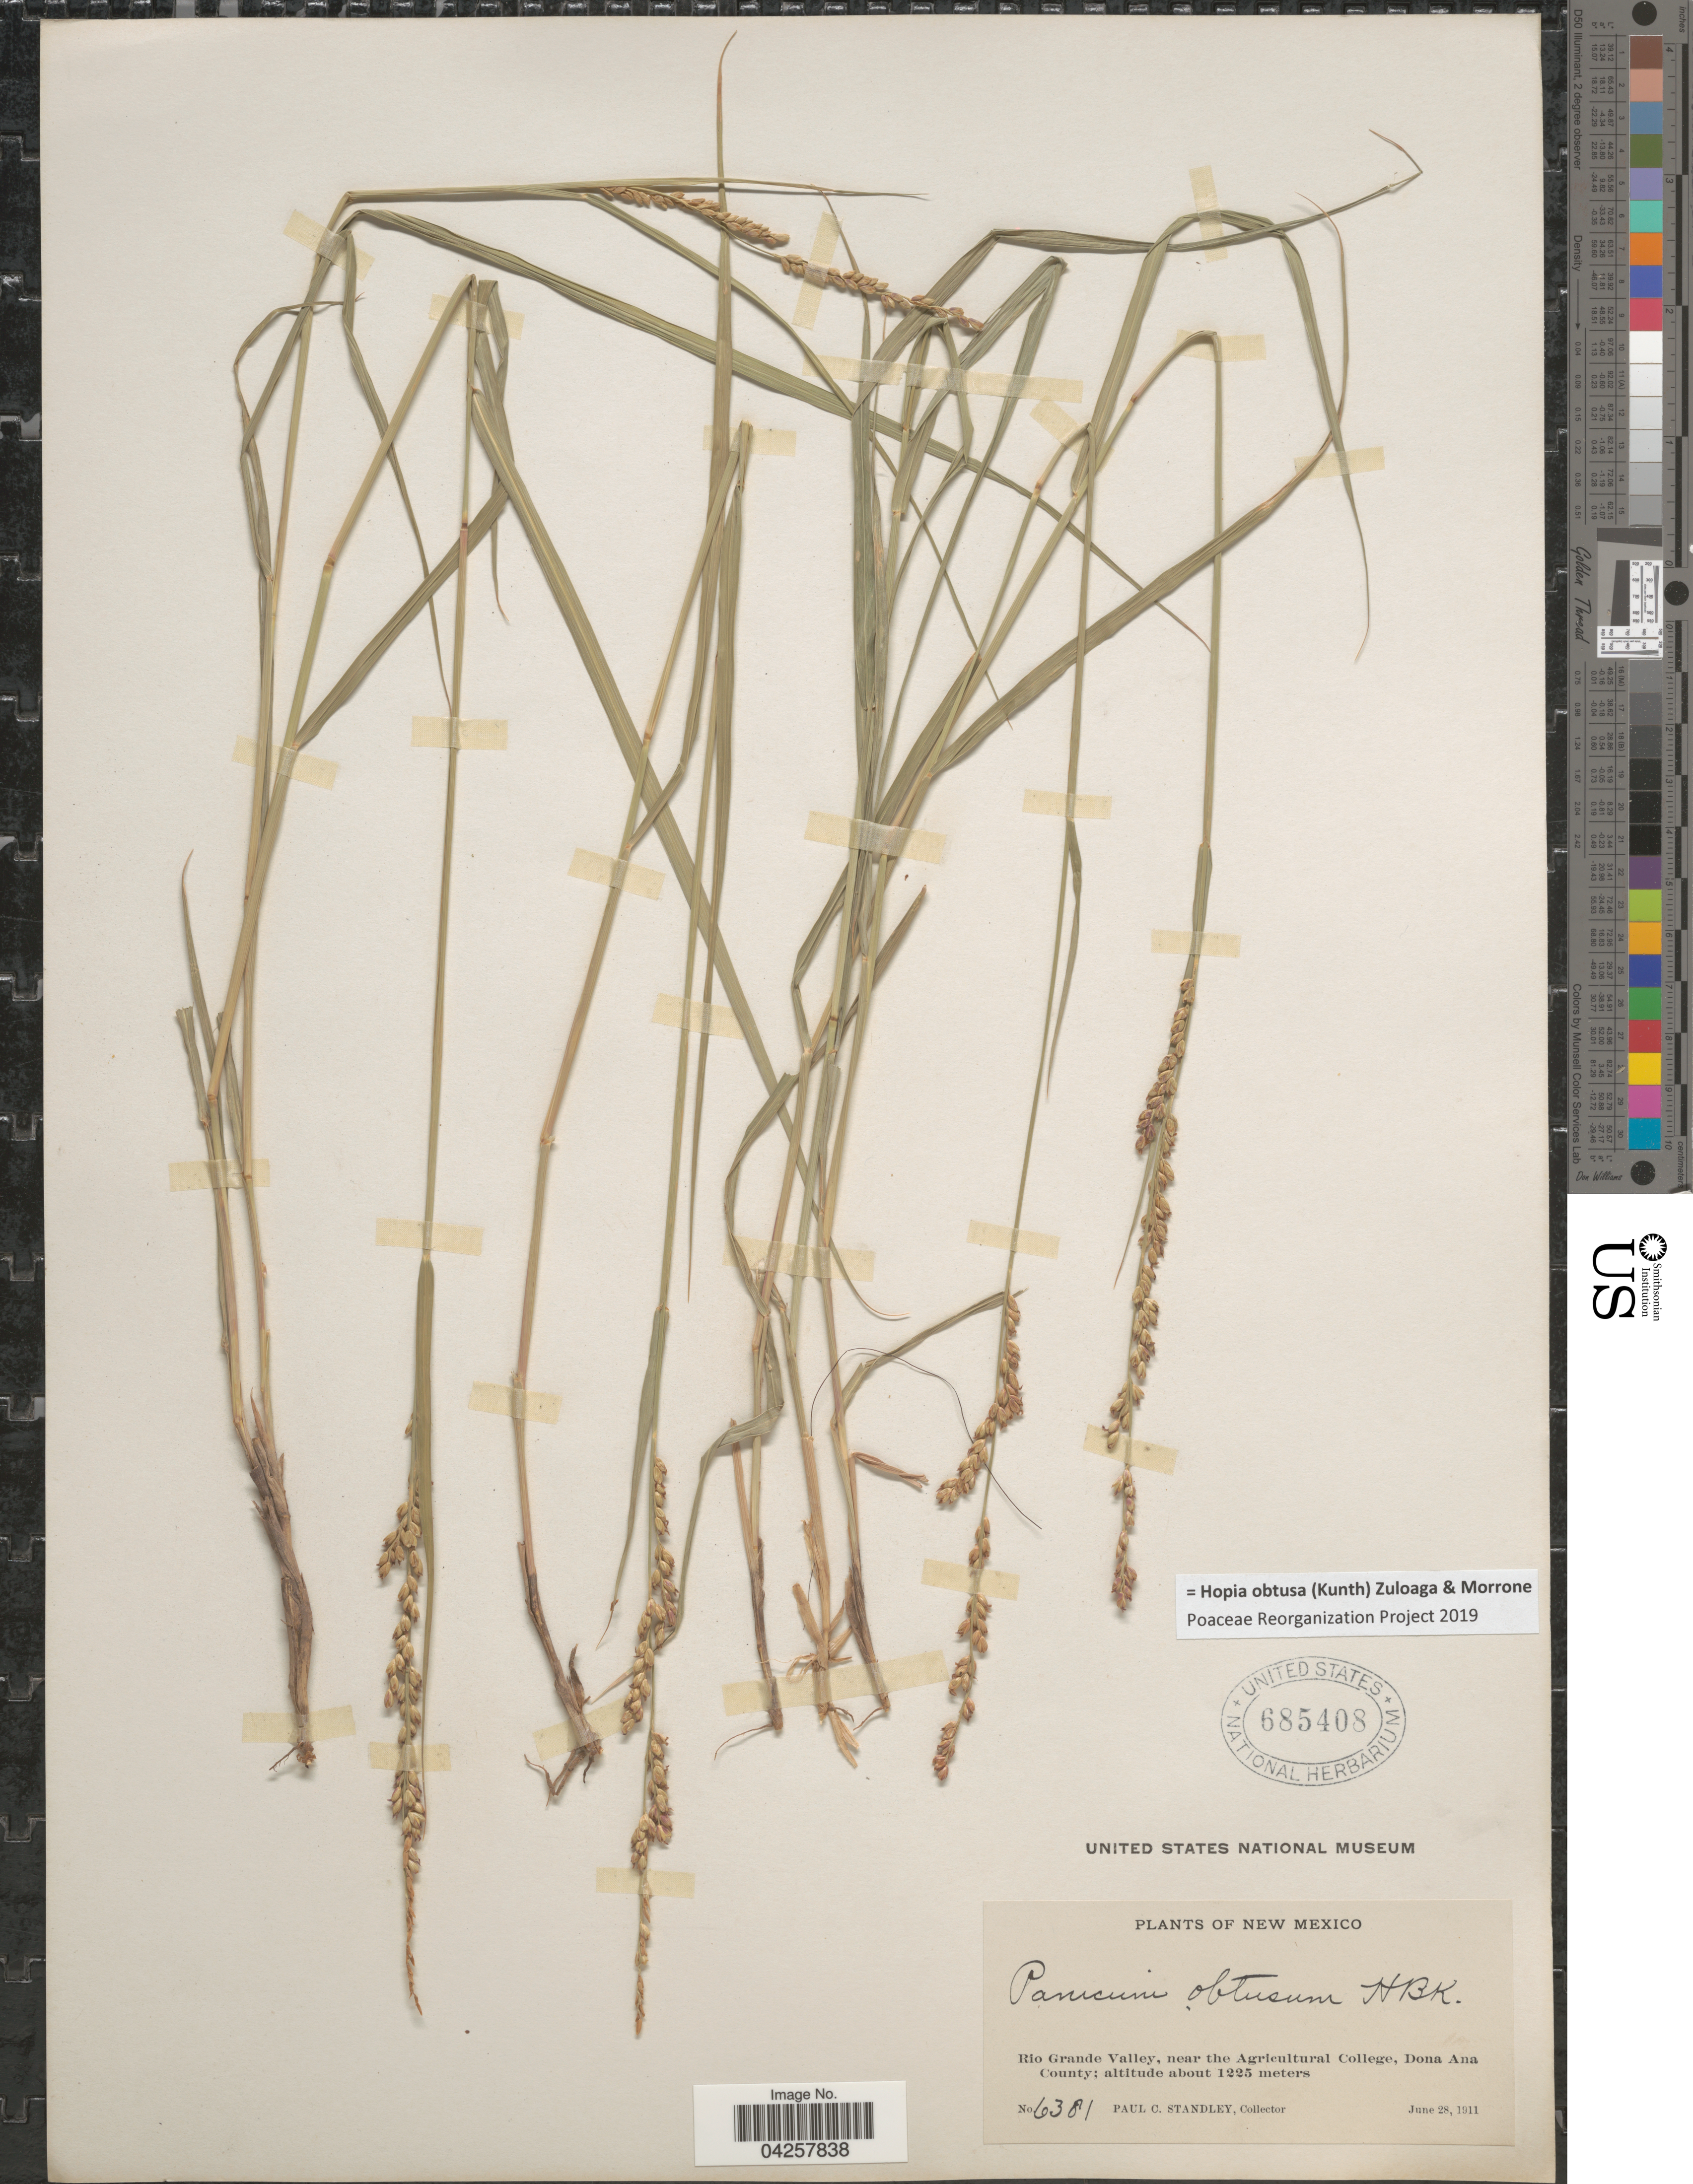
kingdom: Plantae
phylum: Tracheophyta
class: Liliopsida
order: Poales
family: Poaceae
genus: Hopia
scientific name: Hopia obtusa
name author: (Kunth) Zuloaga & Morrone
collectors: P. C. Standley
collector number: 6381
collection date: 1911-06-28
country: United States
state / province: New Mexico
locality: Rio Grande Valley, near the Agricultural College, Dona Ana County.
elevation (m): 1225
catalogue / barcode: US 685408